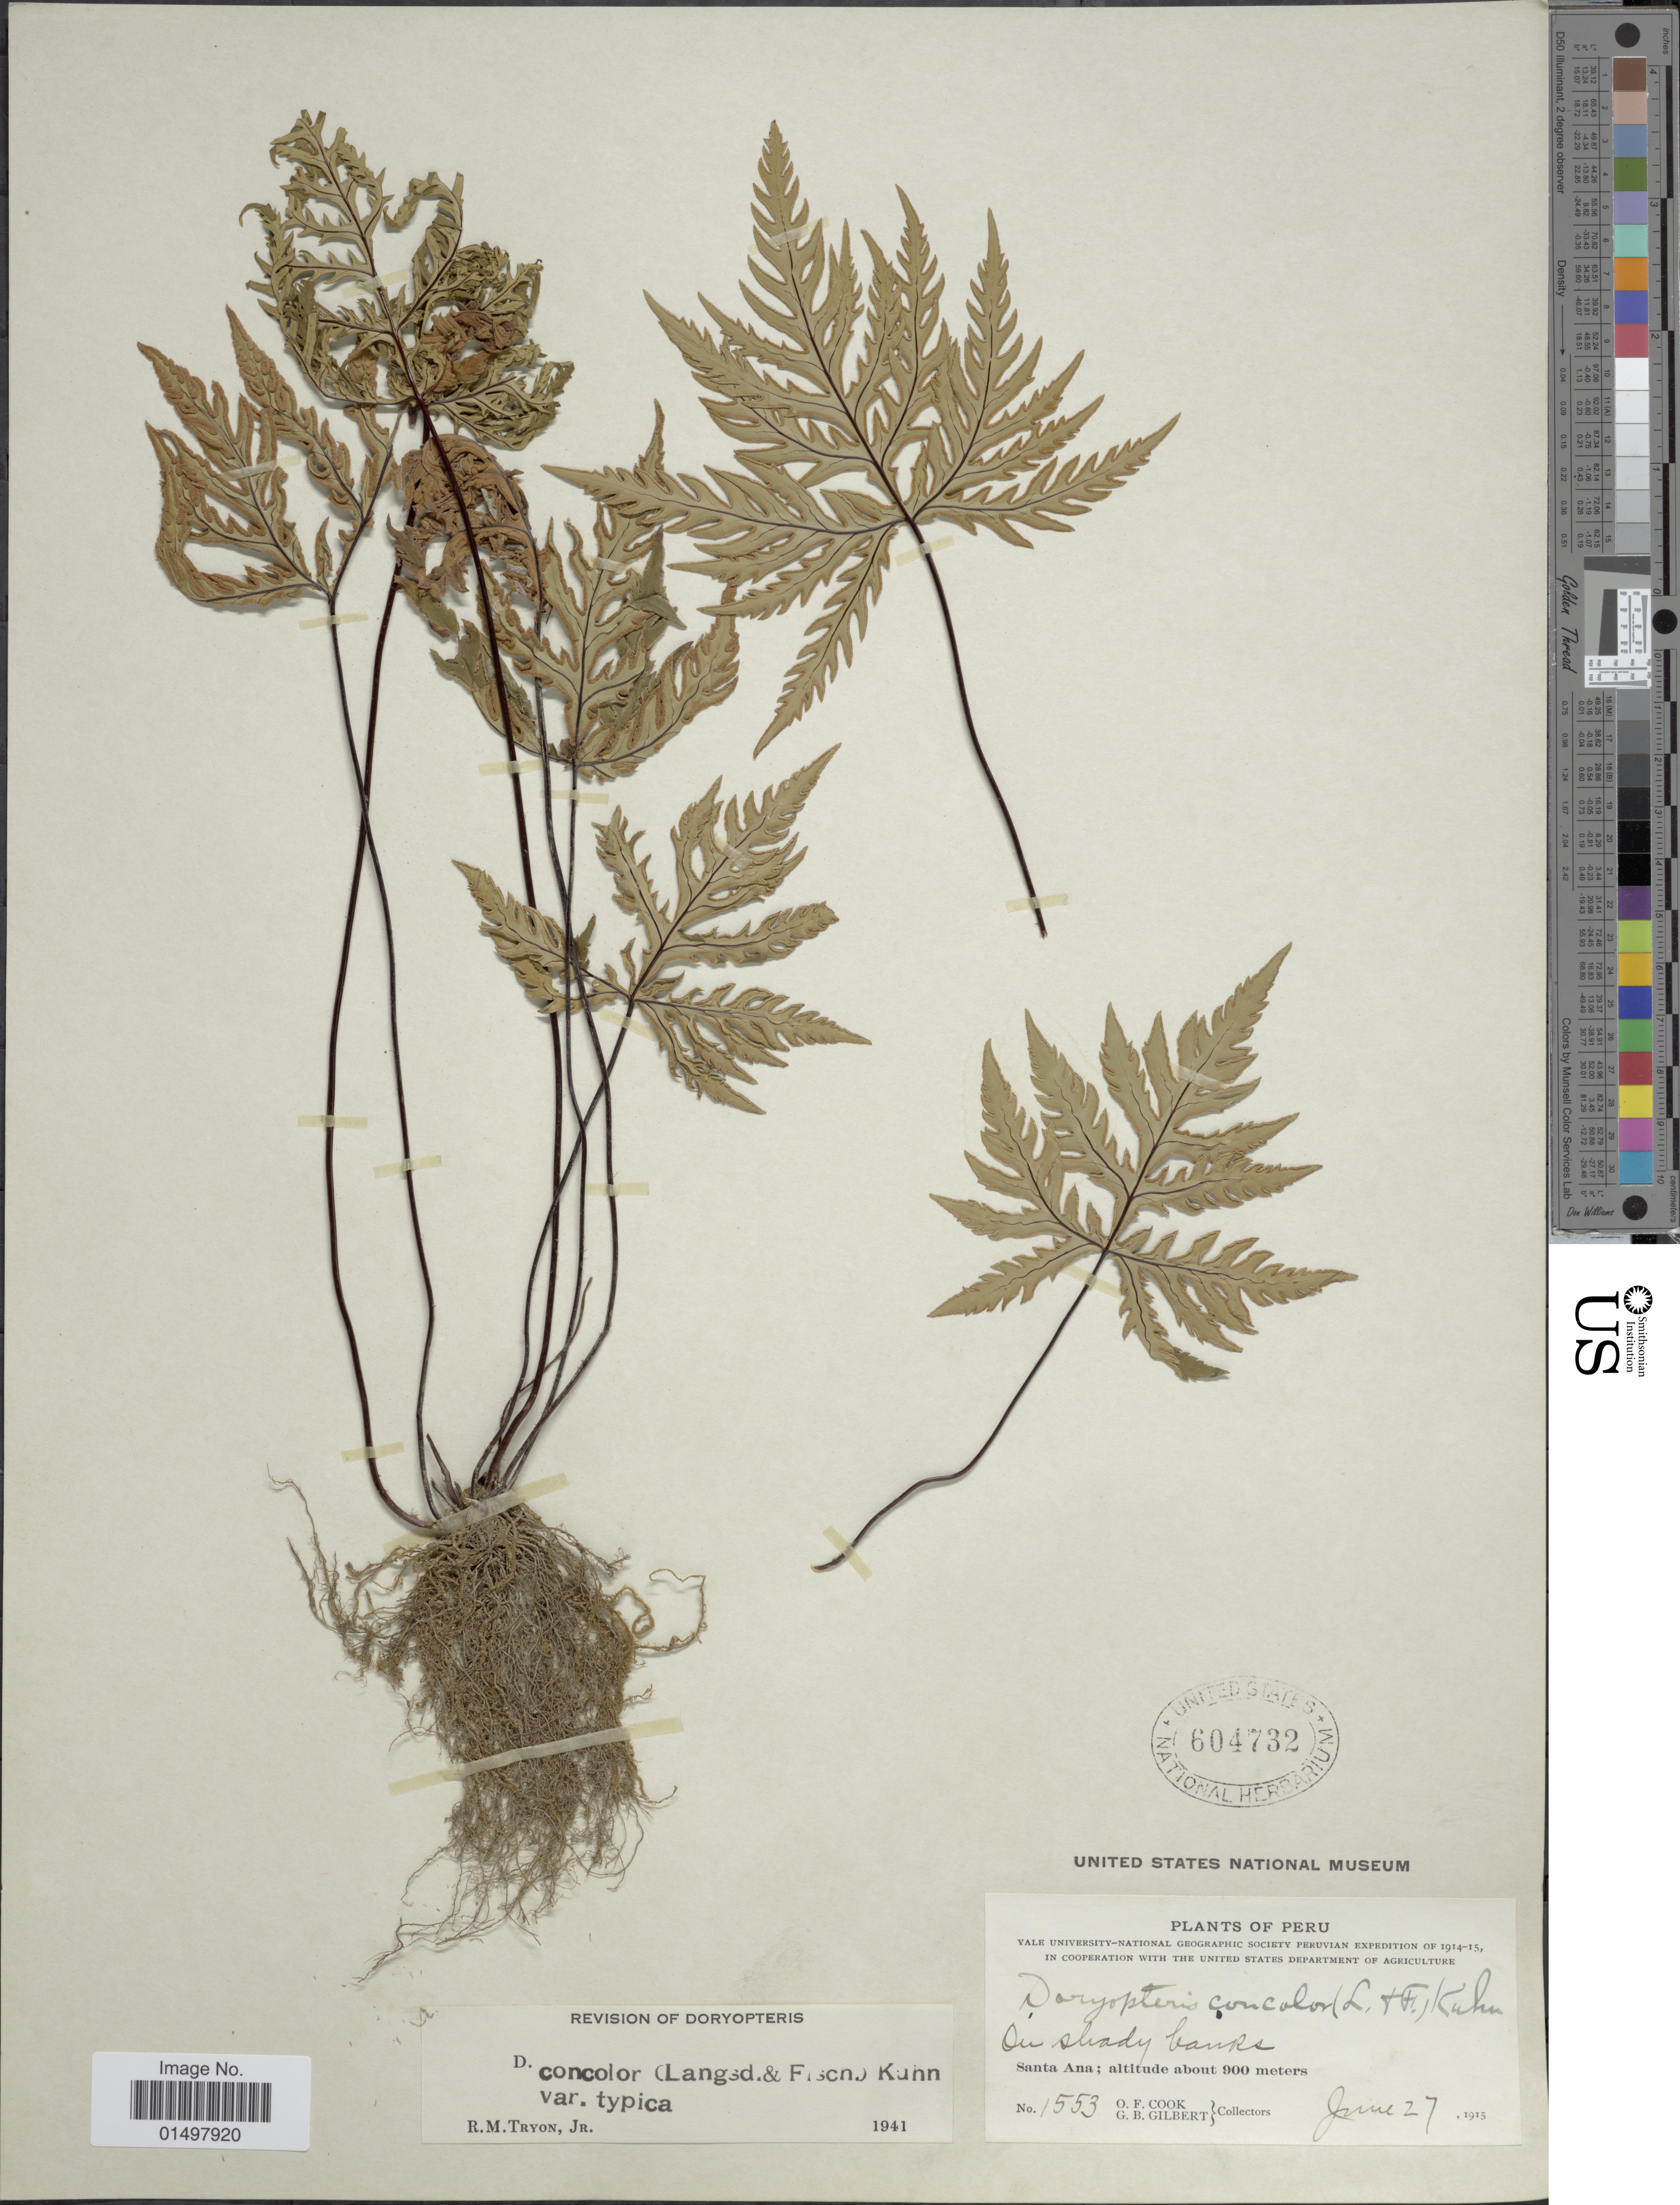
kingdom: Plantae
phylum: Tracheophyta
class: Polypodiopsida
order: Polypodiales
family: Pteridaceae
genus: Doryopteris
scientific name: Doryopteris concolor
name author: (Langsd. & Fisch.) Kuhn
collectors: O. F. Cook & G. B. Gilbert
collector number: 1553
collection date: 1915-06-27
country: Peru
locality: Santa Ana.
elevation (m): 900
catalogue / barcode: US 604732